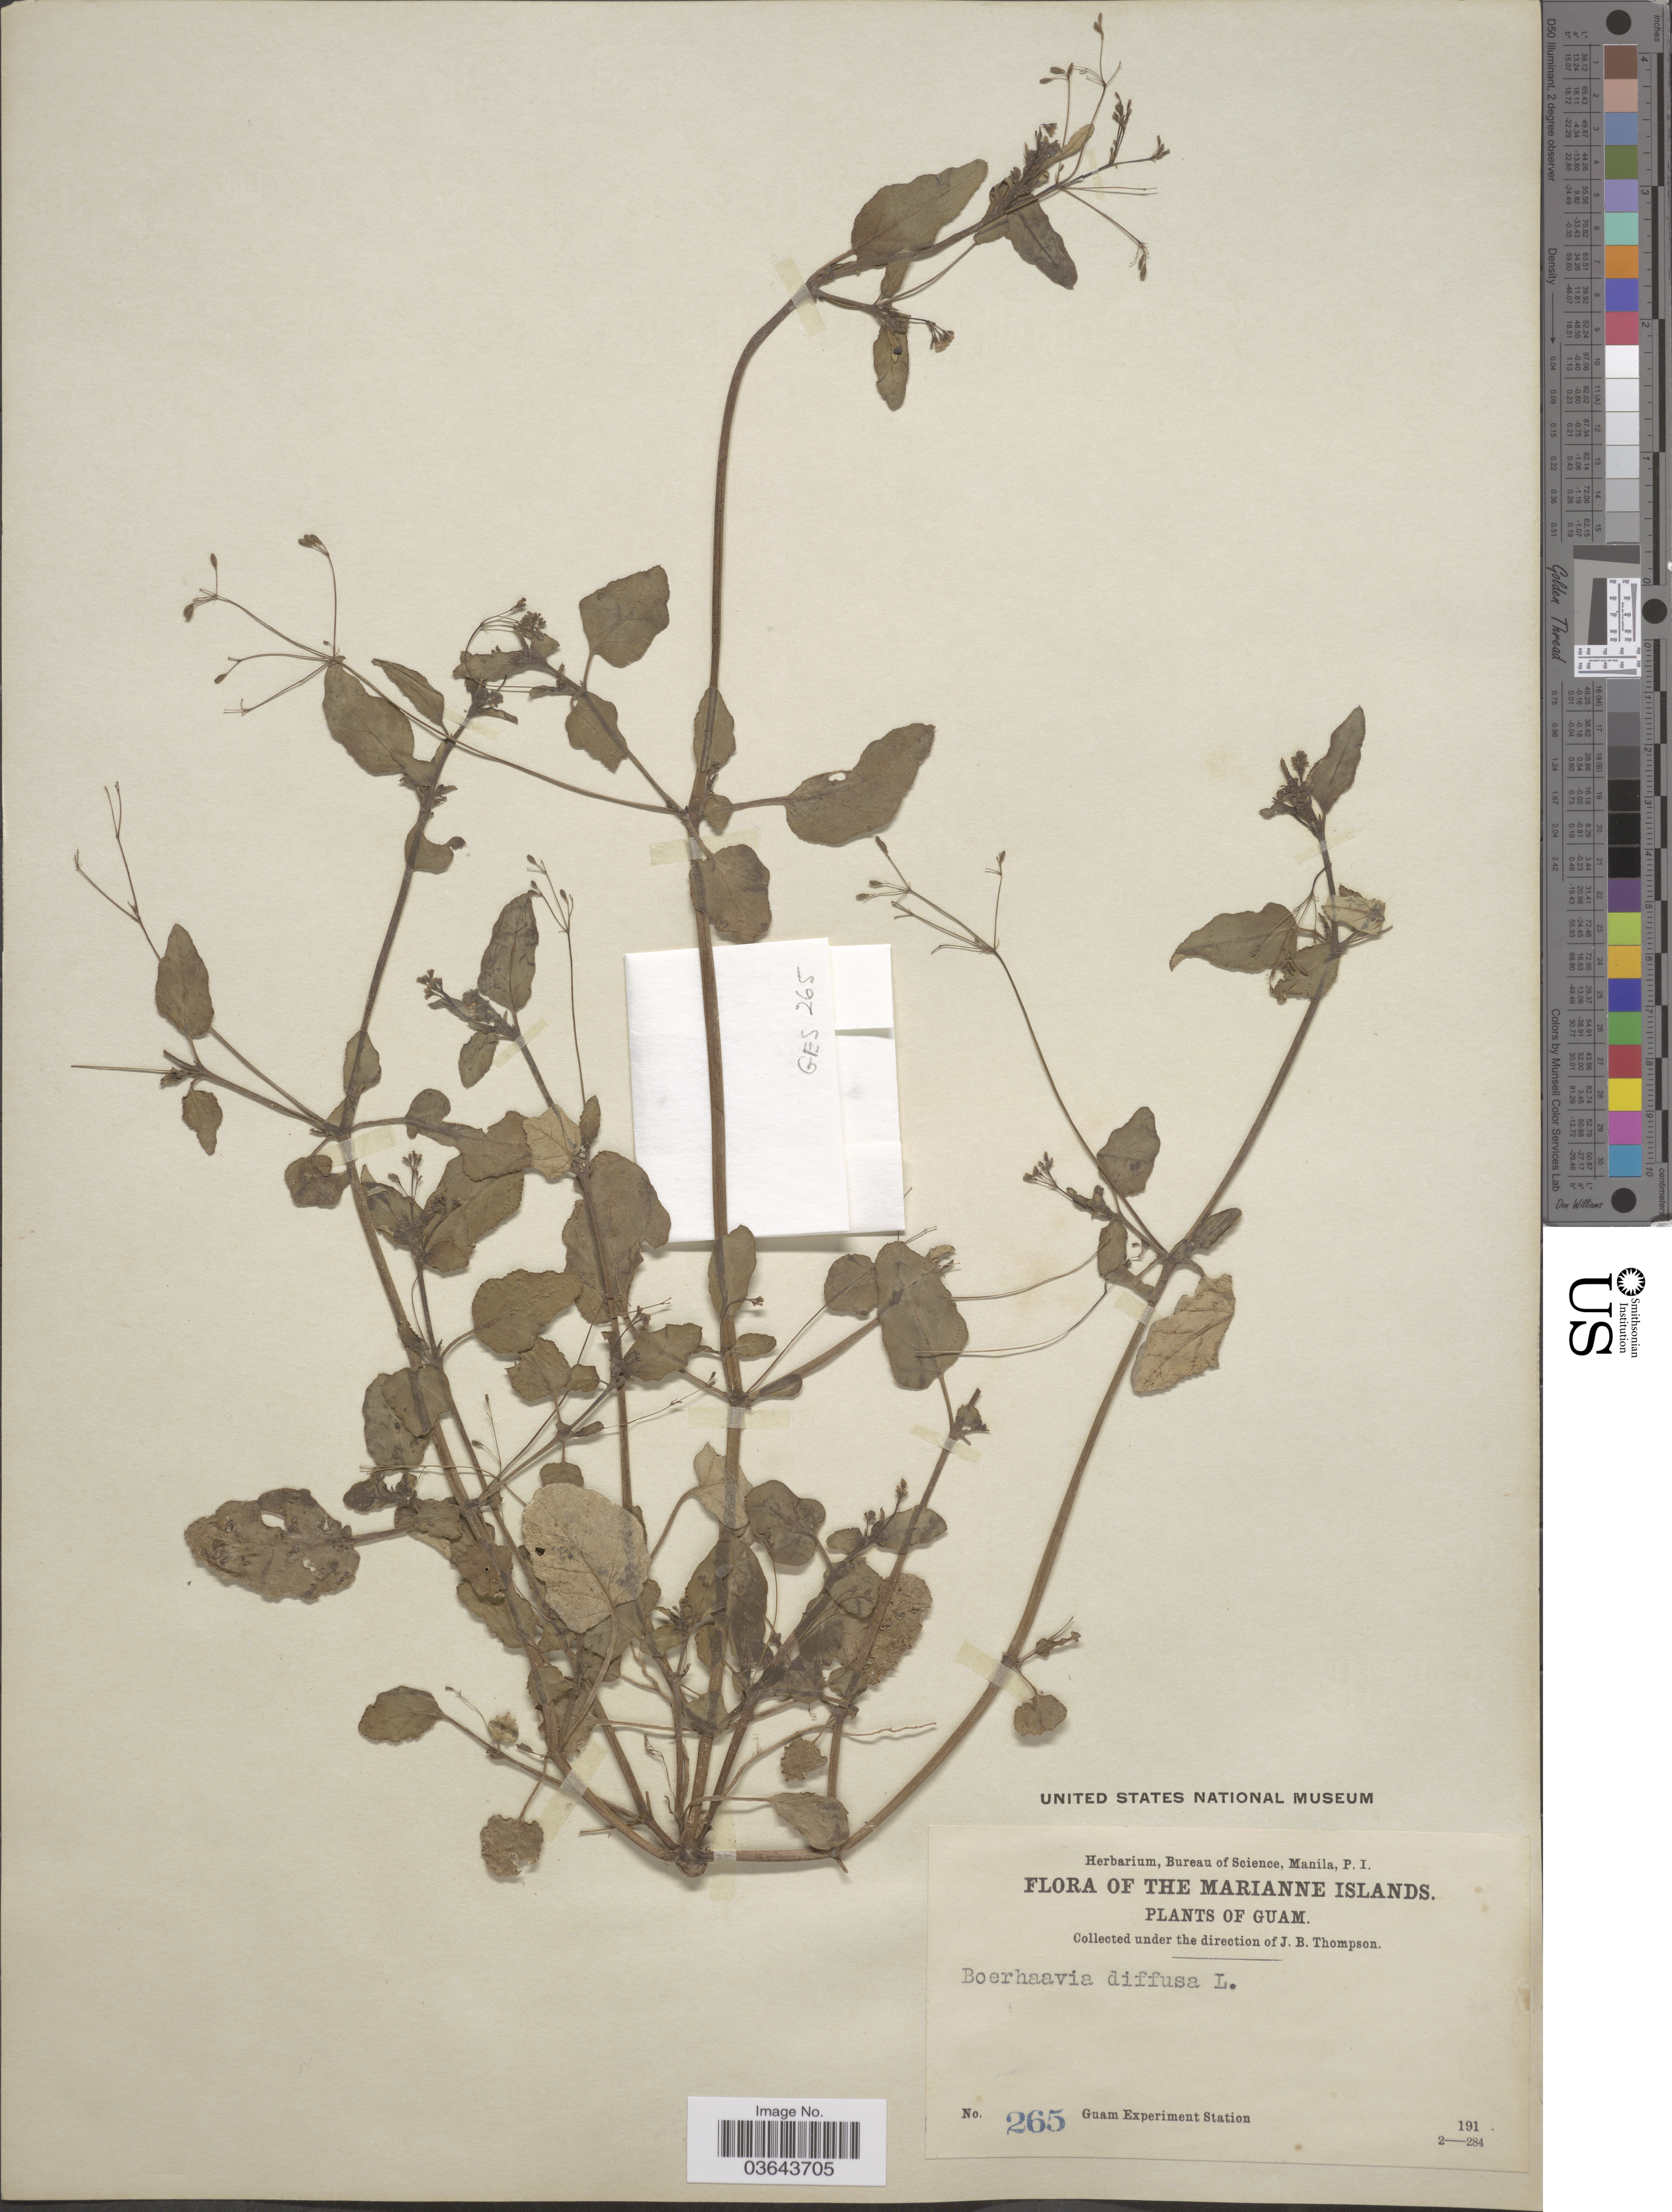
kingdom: Plantae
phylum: Tracheophyta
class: Magnoliopsida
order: Caryophyllales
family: Nyctaginaceae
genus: Boerhavia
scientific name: Boerhavia diffusa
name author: L.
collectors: Guam Exp. Sta.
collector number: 265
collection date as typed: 191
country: Guam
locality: The Marianne Islands.